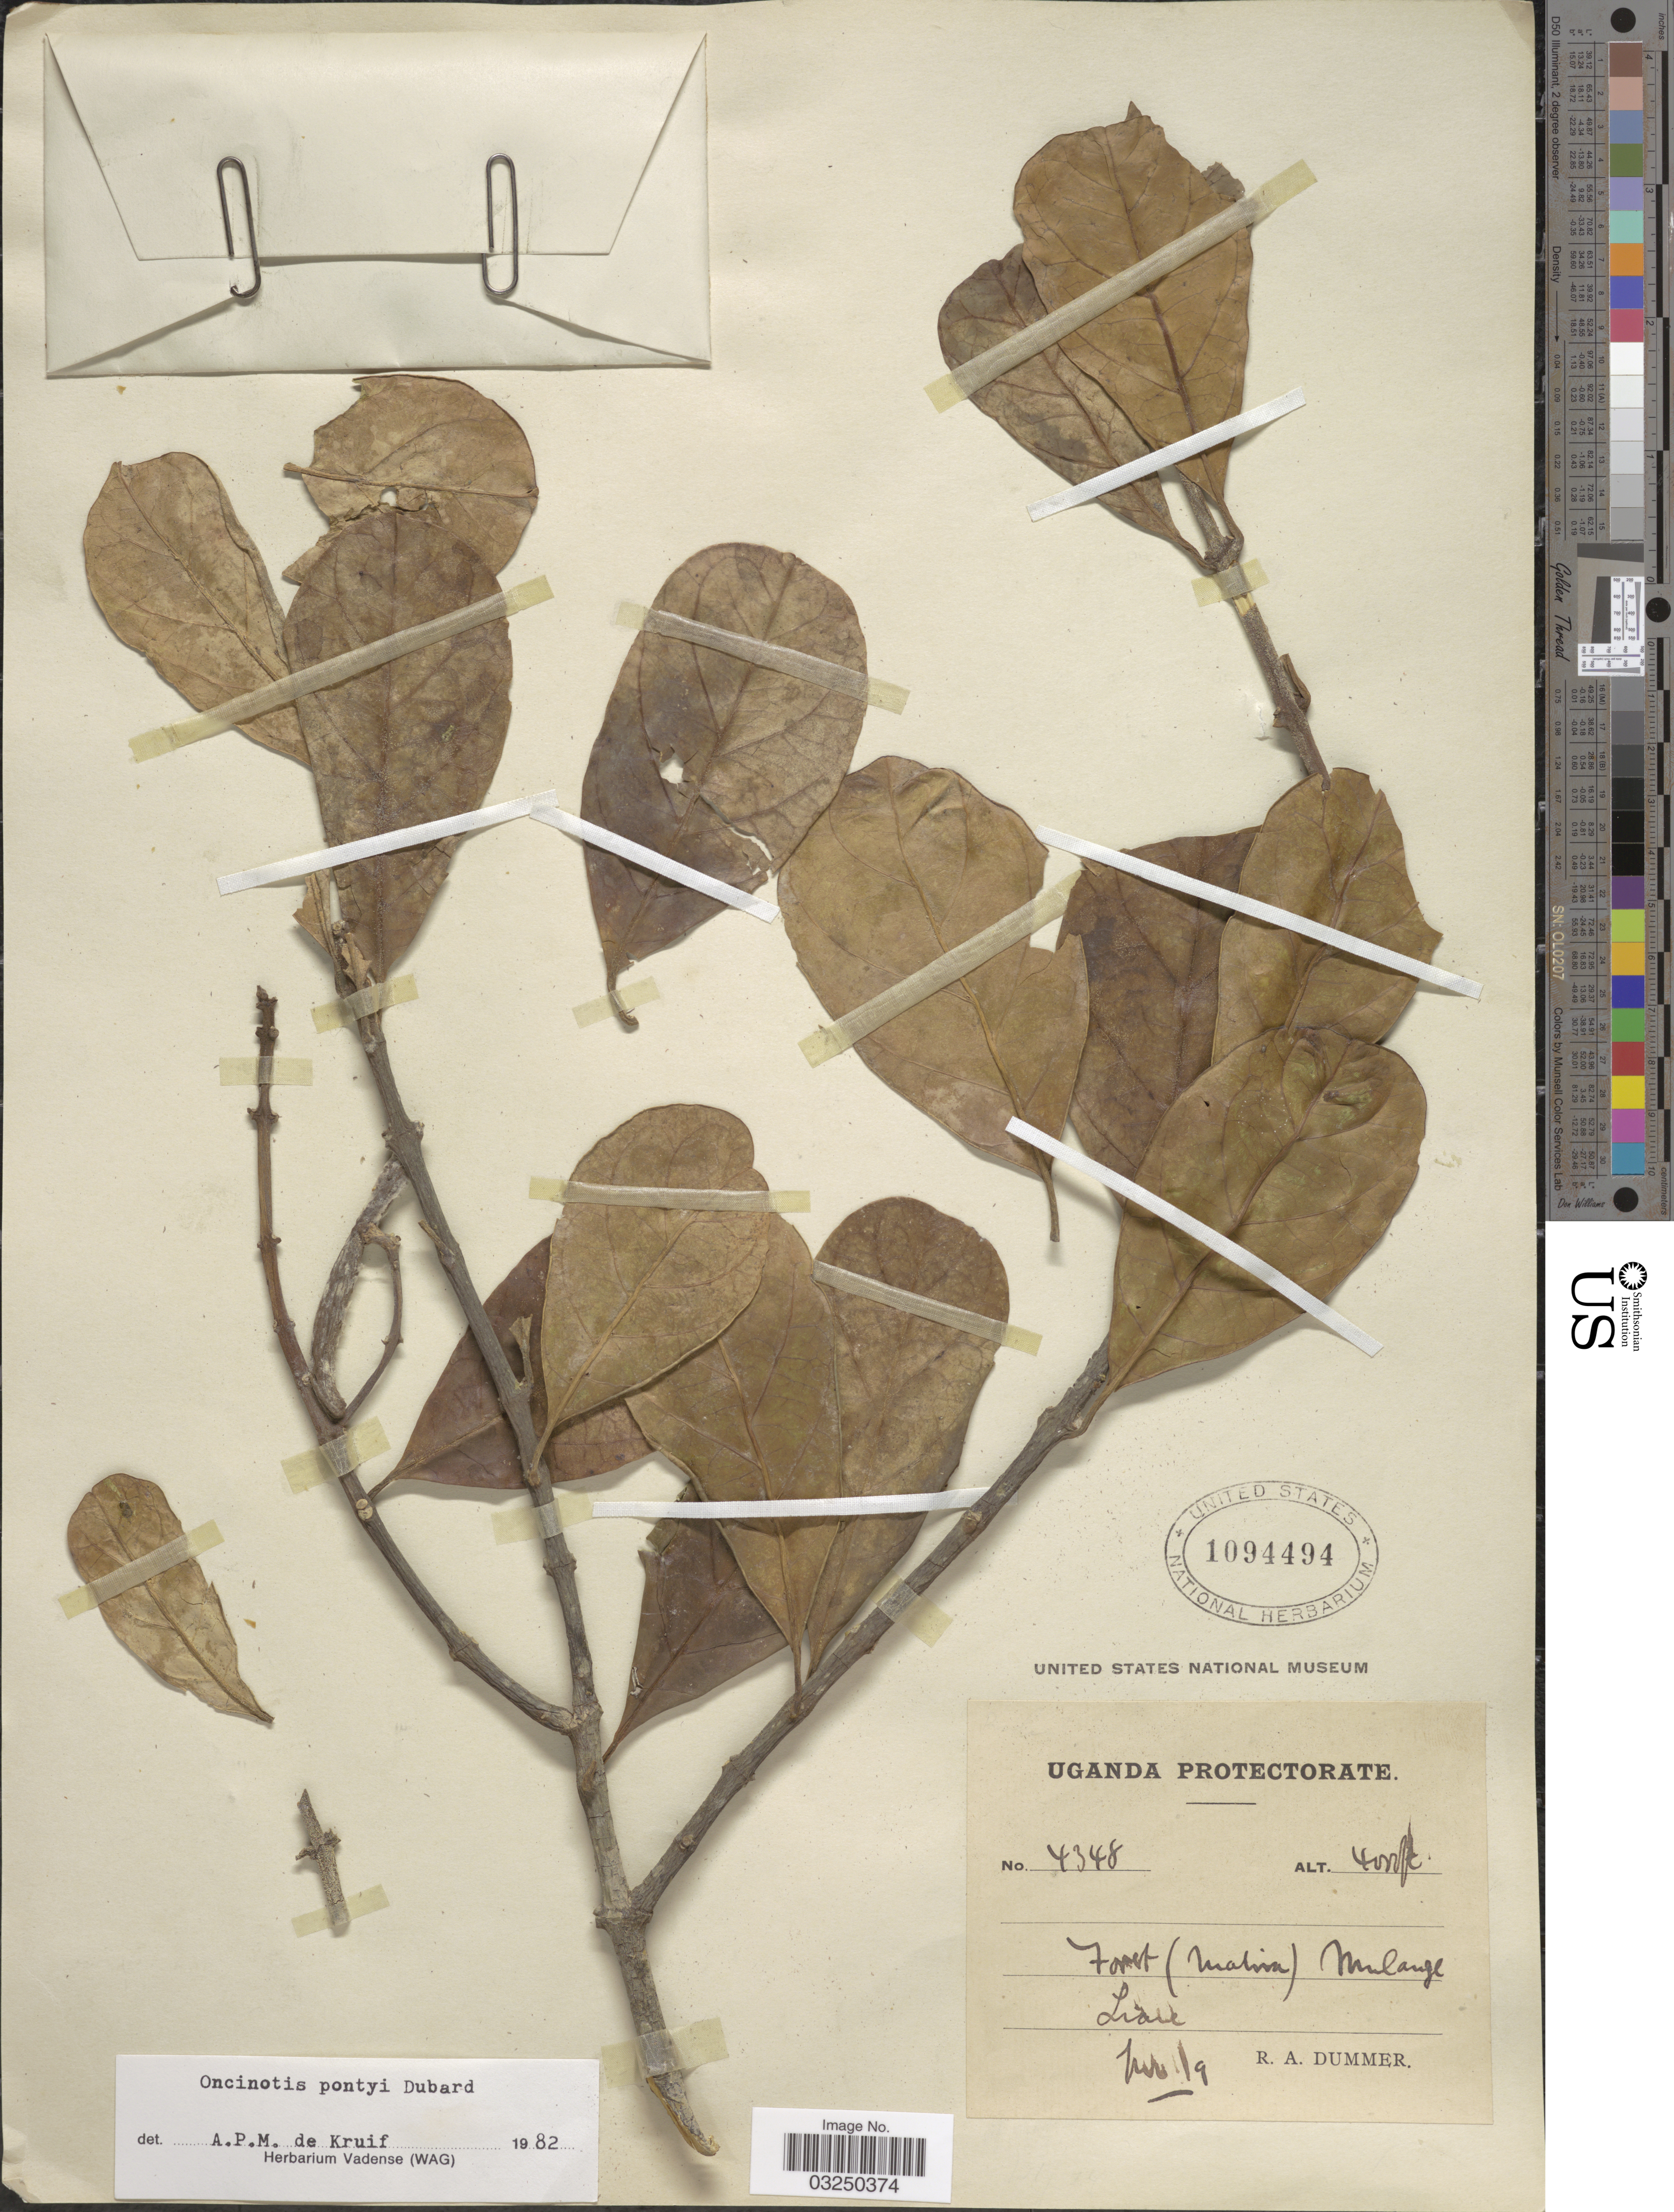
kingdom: Plantae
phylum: Tracheophyta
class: Magnoliopsida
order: Gentianales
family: Apocynaceae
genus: Oncinotis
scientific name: Oncinotis pontyi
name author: Dubard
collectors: R. Dümmer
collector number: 4348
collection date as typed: Transcribed d/m/y: /3/19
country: Uganda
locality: Uganda Protectorate. Foret (mativa) Mulange.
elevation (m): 1219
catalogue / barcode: US 1094494